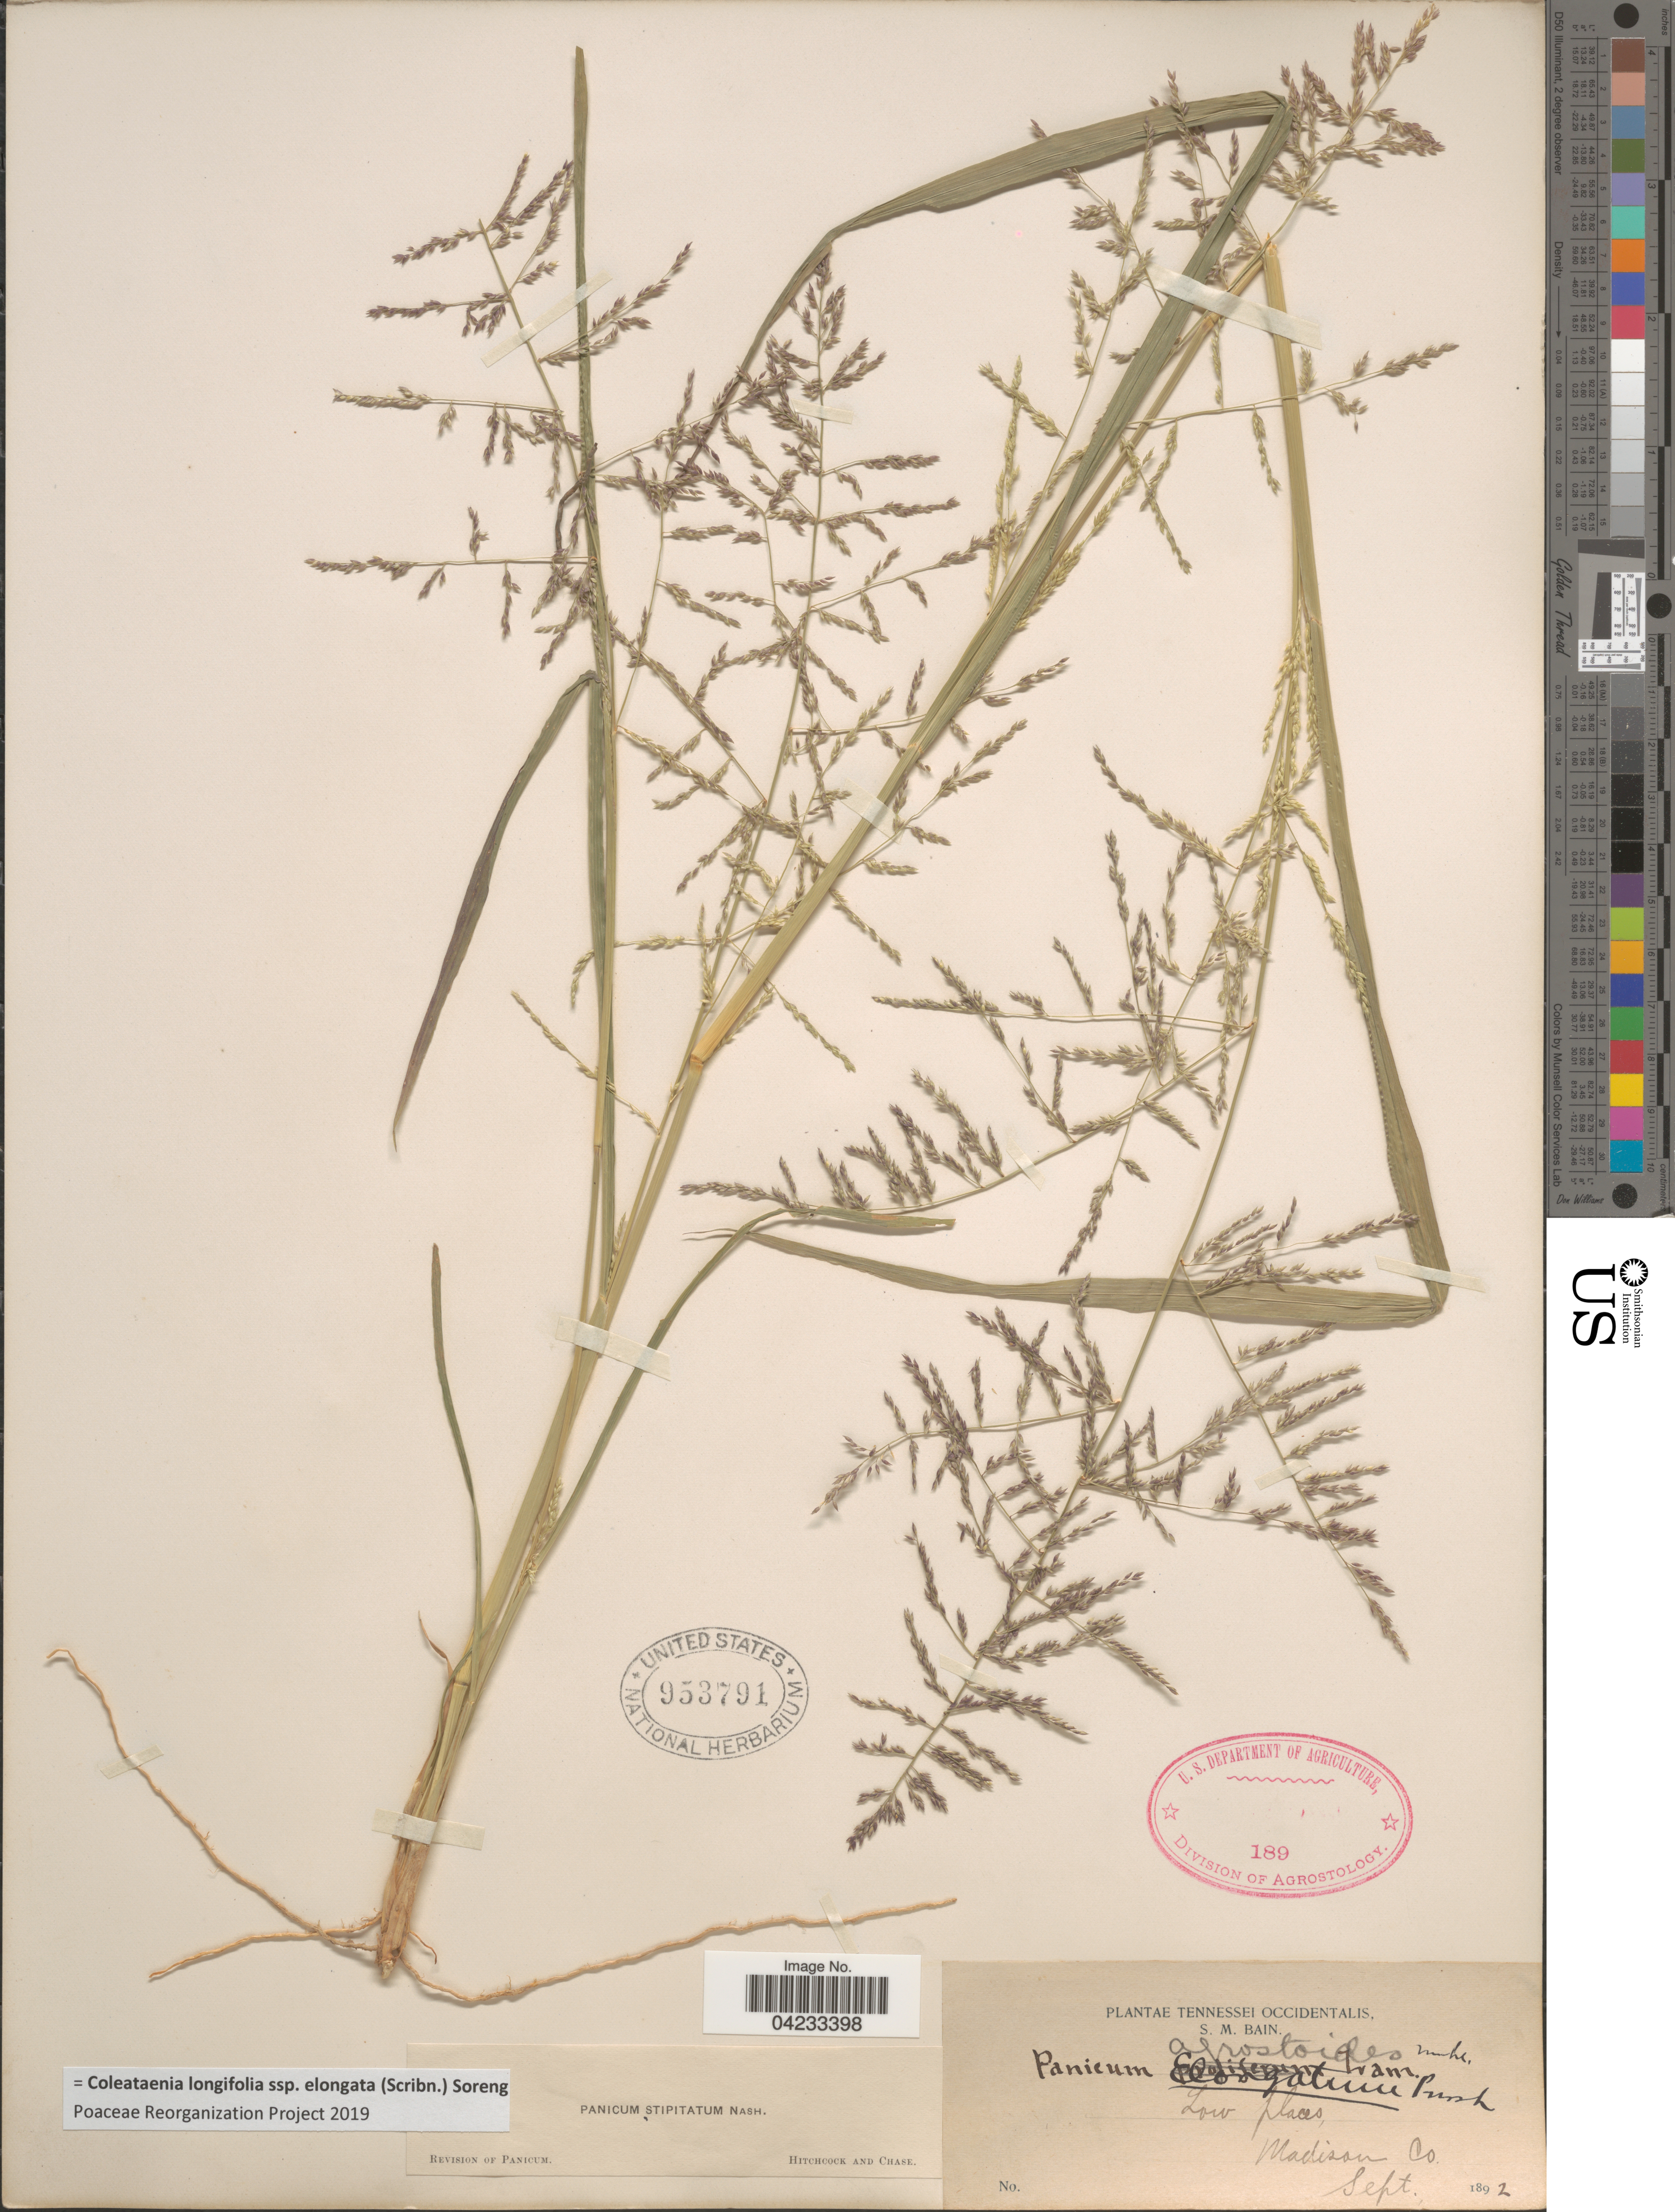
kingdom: Plantae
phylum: Tracheophyta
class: Liliopsida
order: Poales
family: Poaceae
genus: Coleataenia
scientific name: Coleataenia longifolia subsp. elongata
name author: (Scribn.) Soreng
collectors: S. M. Bain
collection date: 1892-09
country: United States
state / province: Tennessee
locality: Tennessei Occidentalis. Low places, Madison Co.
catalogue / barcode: US 953791